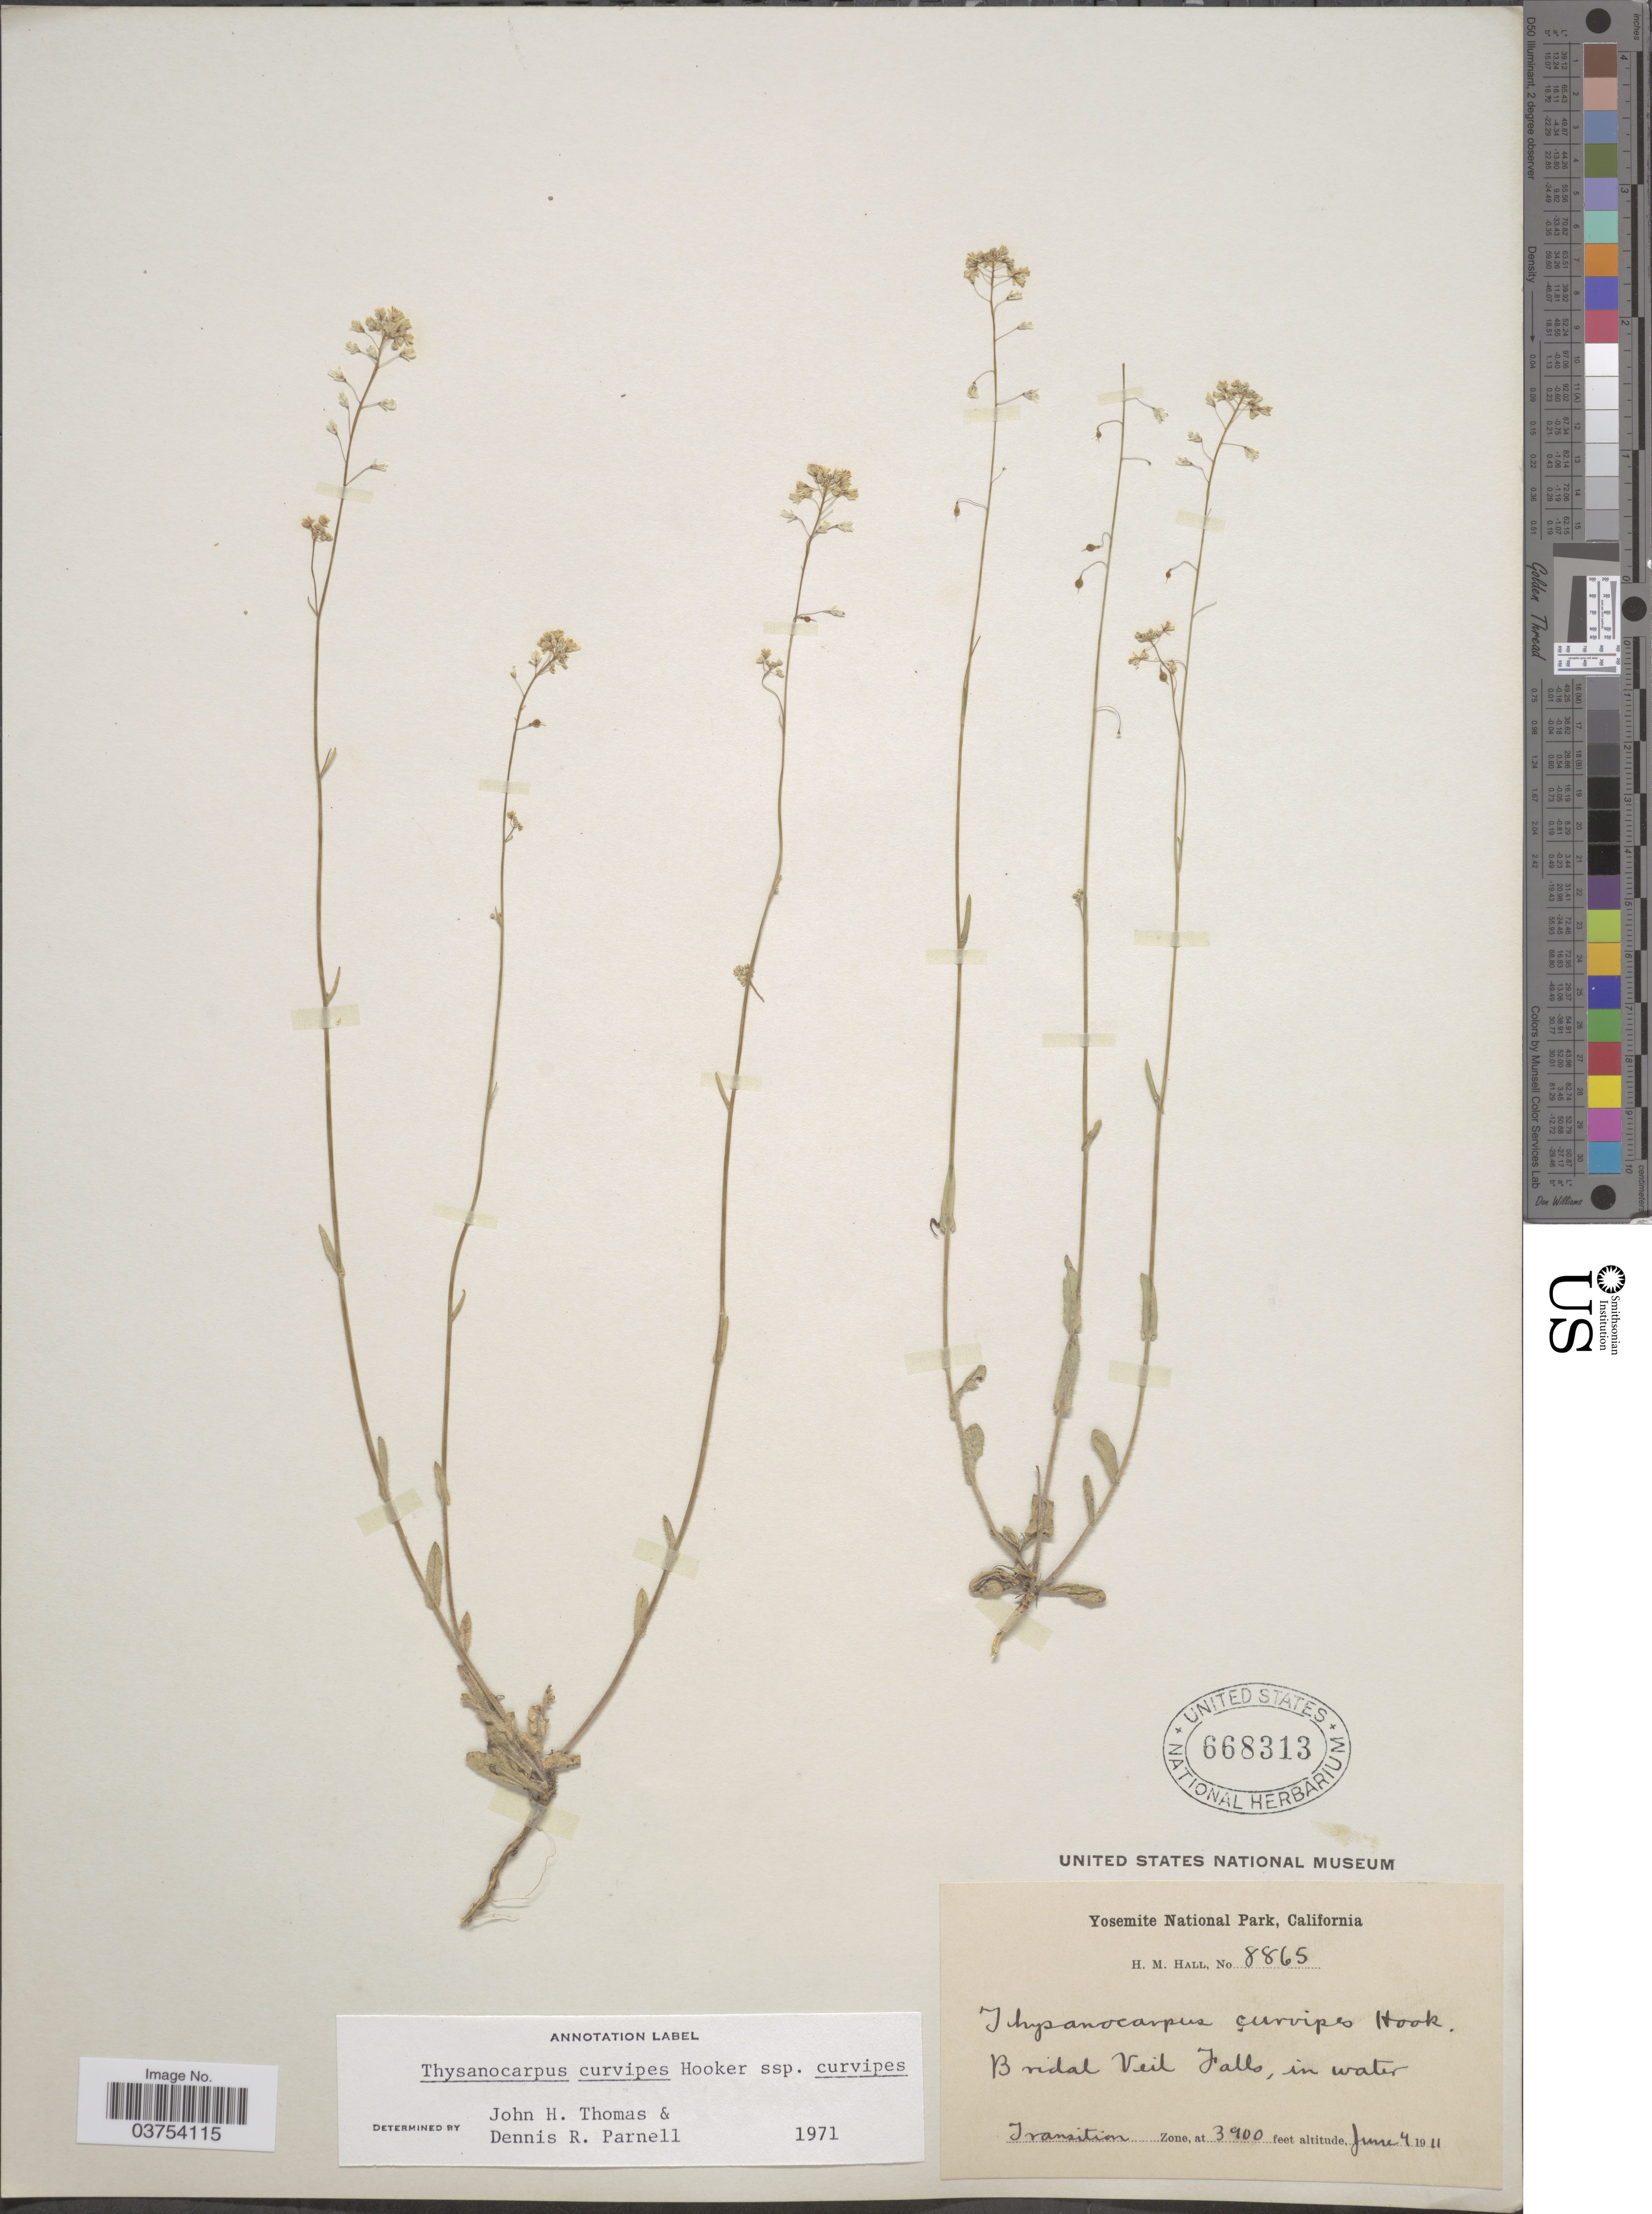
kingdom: Plantae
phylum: Tracheophyta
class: Magnoliopsida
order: Brassicales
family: Brassicaceae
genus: Thysanocarpus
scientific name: Thysanocarpus curvipes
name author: Hook.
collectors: H. M. Hall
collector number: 8865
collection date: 1911-06-04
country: United States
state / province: California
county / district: Mariposa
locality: Yosemite National Park. Bridal Veil Falls, in water. Transition Zone.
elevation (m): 1189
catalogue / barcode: US 668313